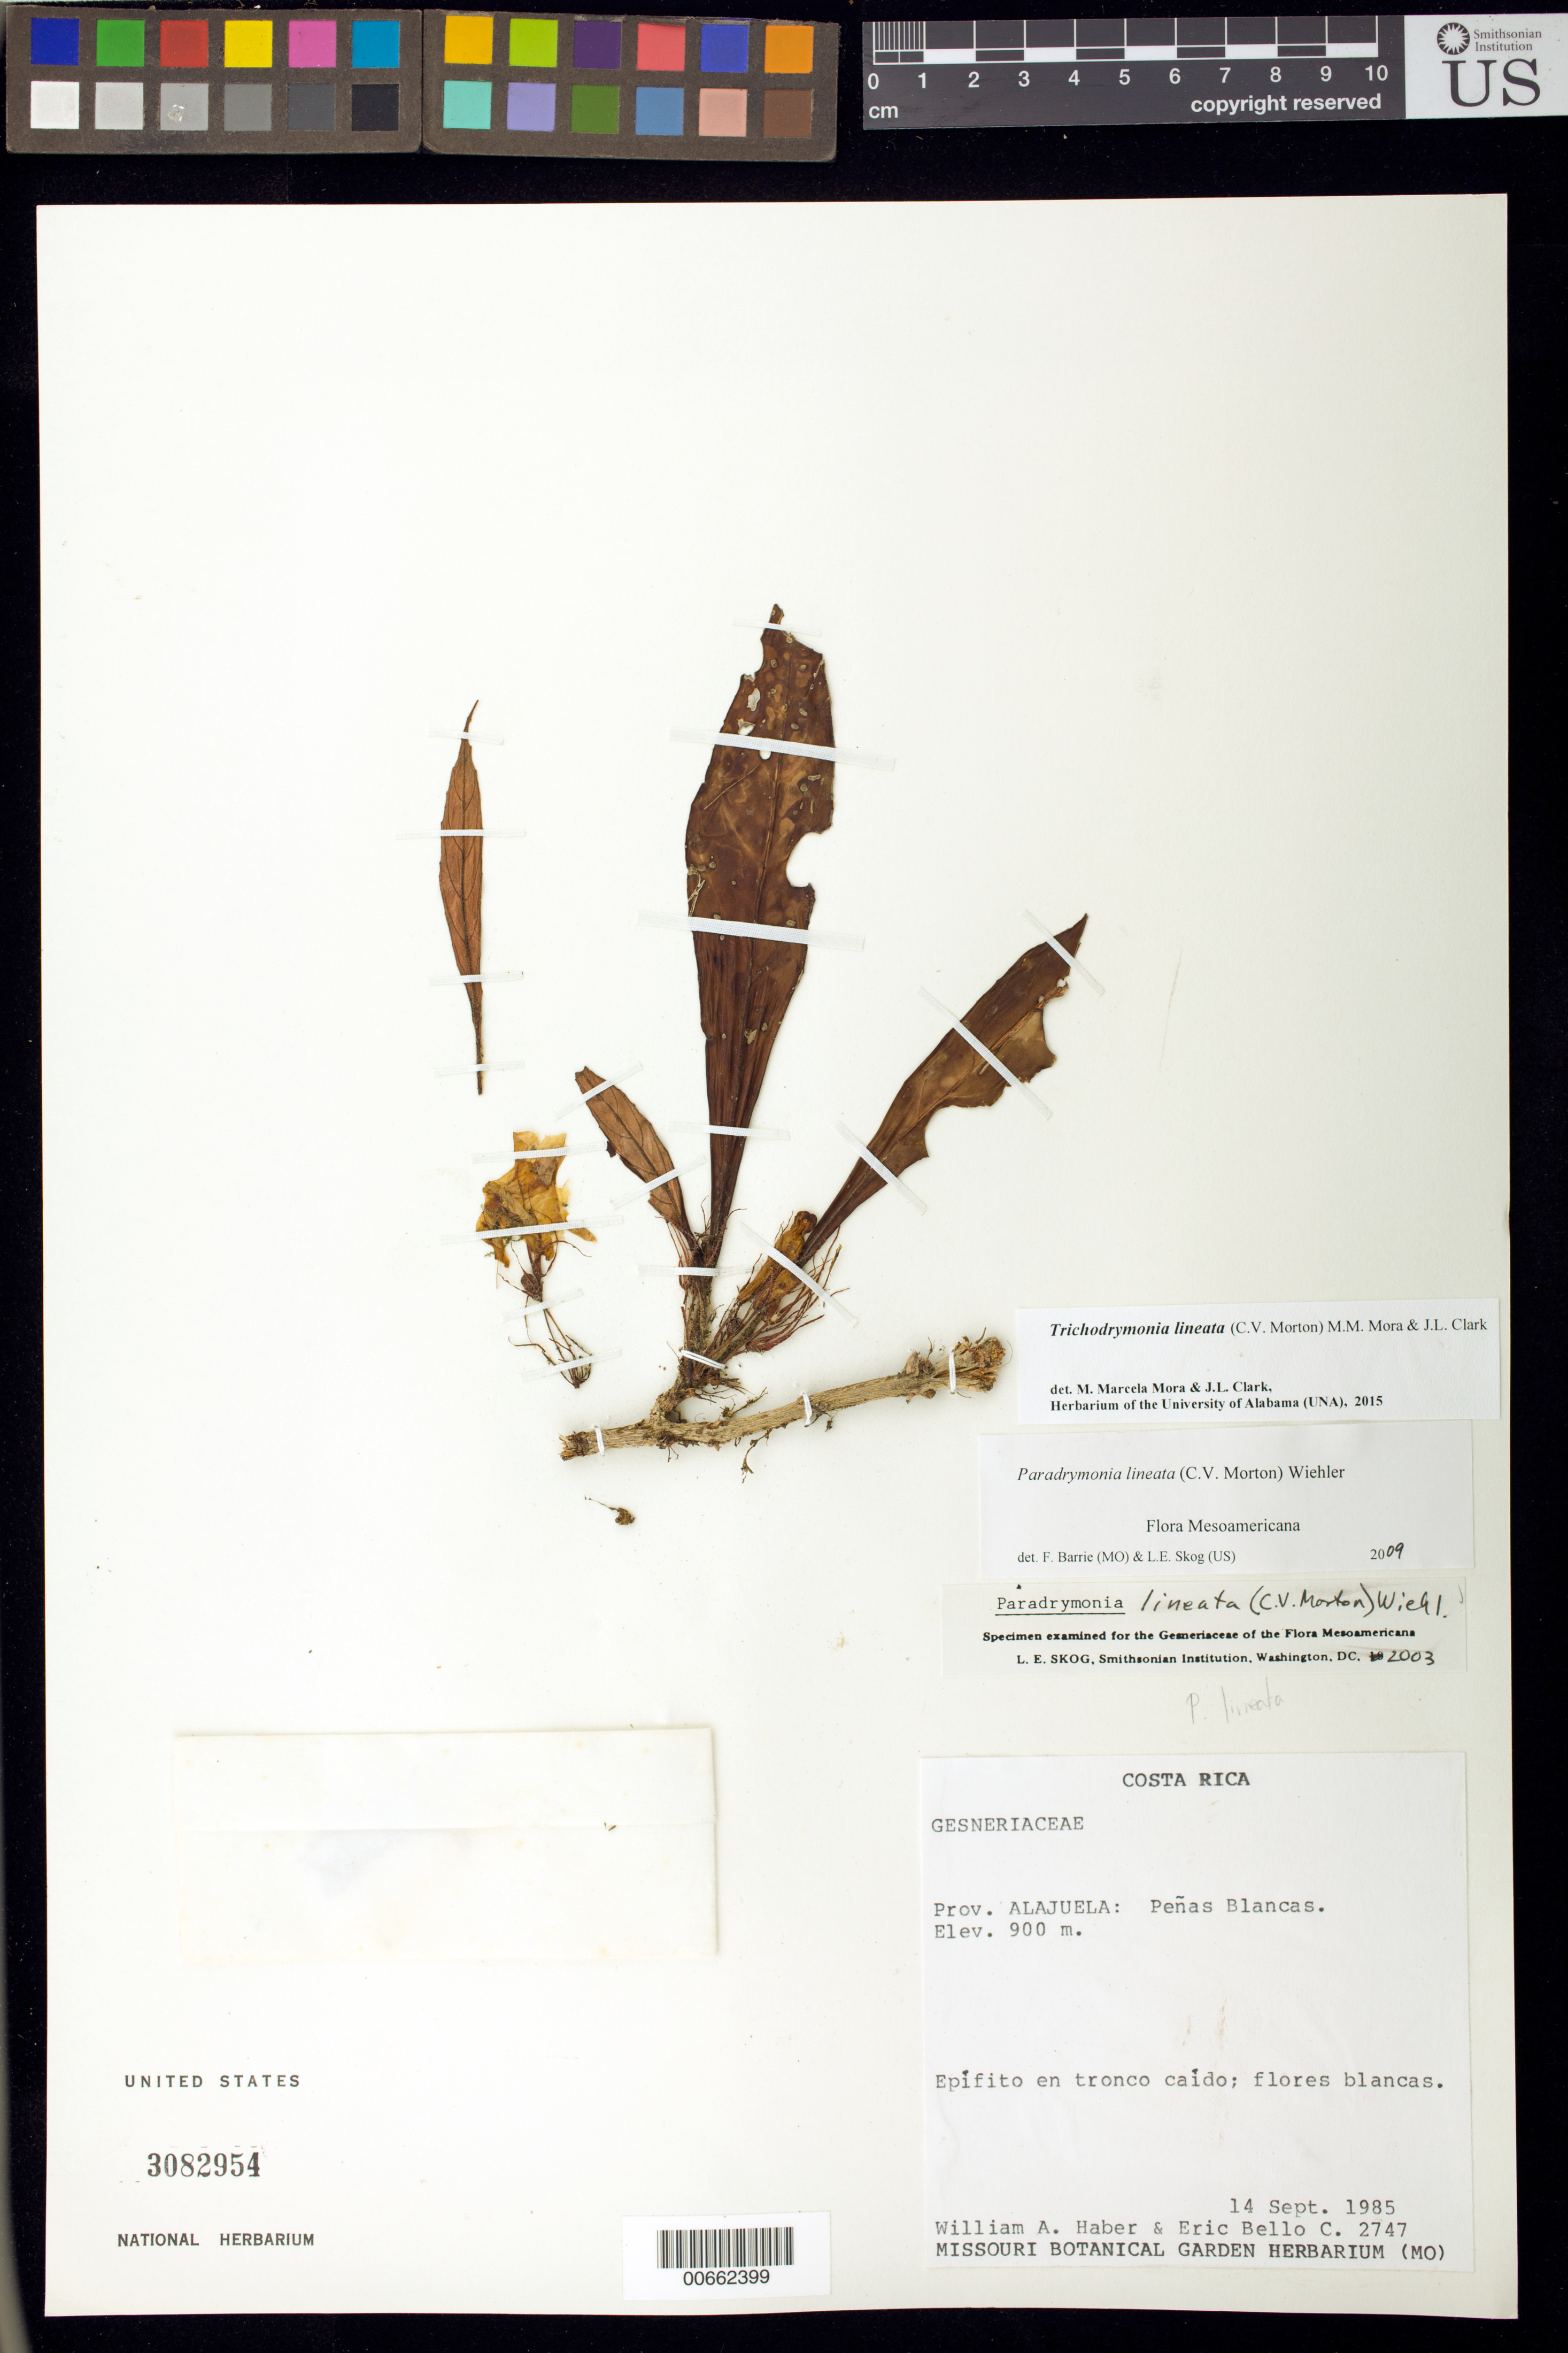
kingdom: Plantae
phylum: Tracheophyta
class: Magnoliopsida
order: Lamiales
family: Gesneriaceae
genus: Trichodrymonia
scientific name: Trichodrymonia lineata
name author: (C.V. Morton) M.M. Mora & J.L. Clark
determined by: Mora, M. M.; Clark, J. L.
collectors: W. A. Haber & E. Bello C.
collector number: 2747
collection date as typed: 14 Sep 1985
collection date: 1985-09-14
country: Costa Rica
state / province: Alajuela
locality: Peñas Blancas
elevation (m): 900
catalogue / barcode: US 3082954